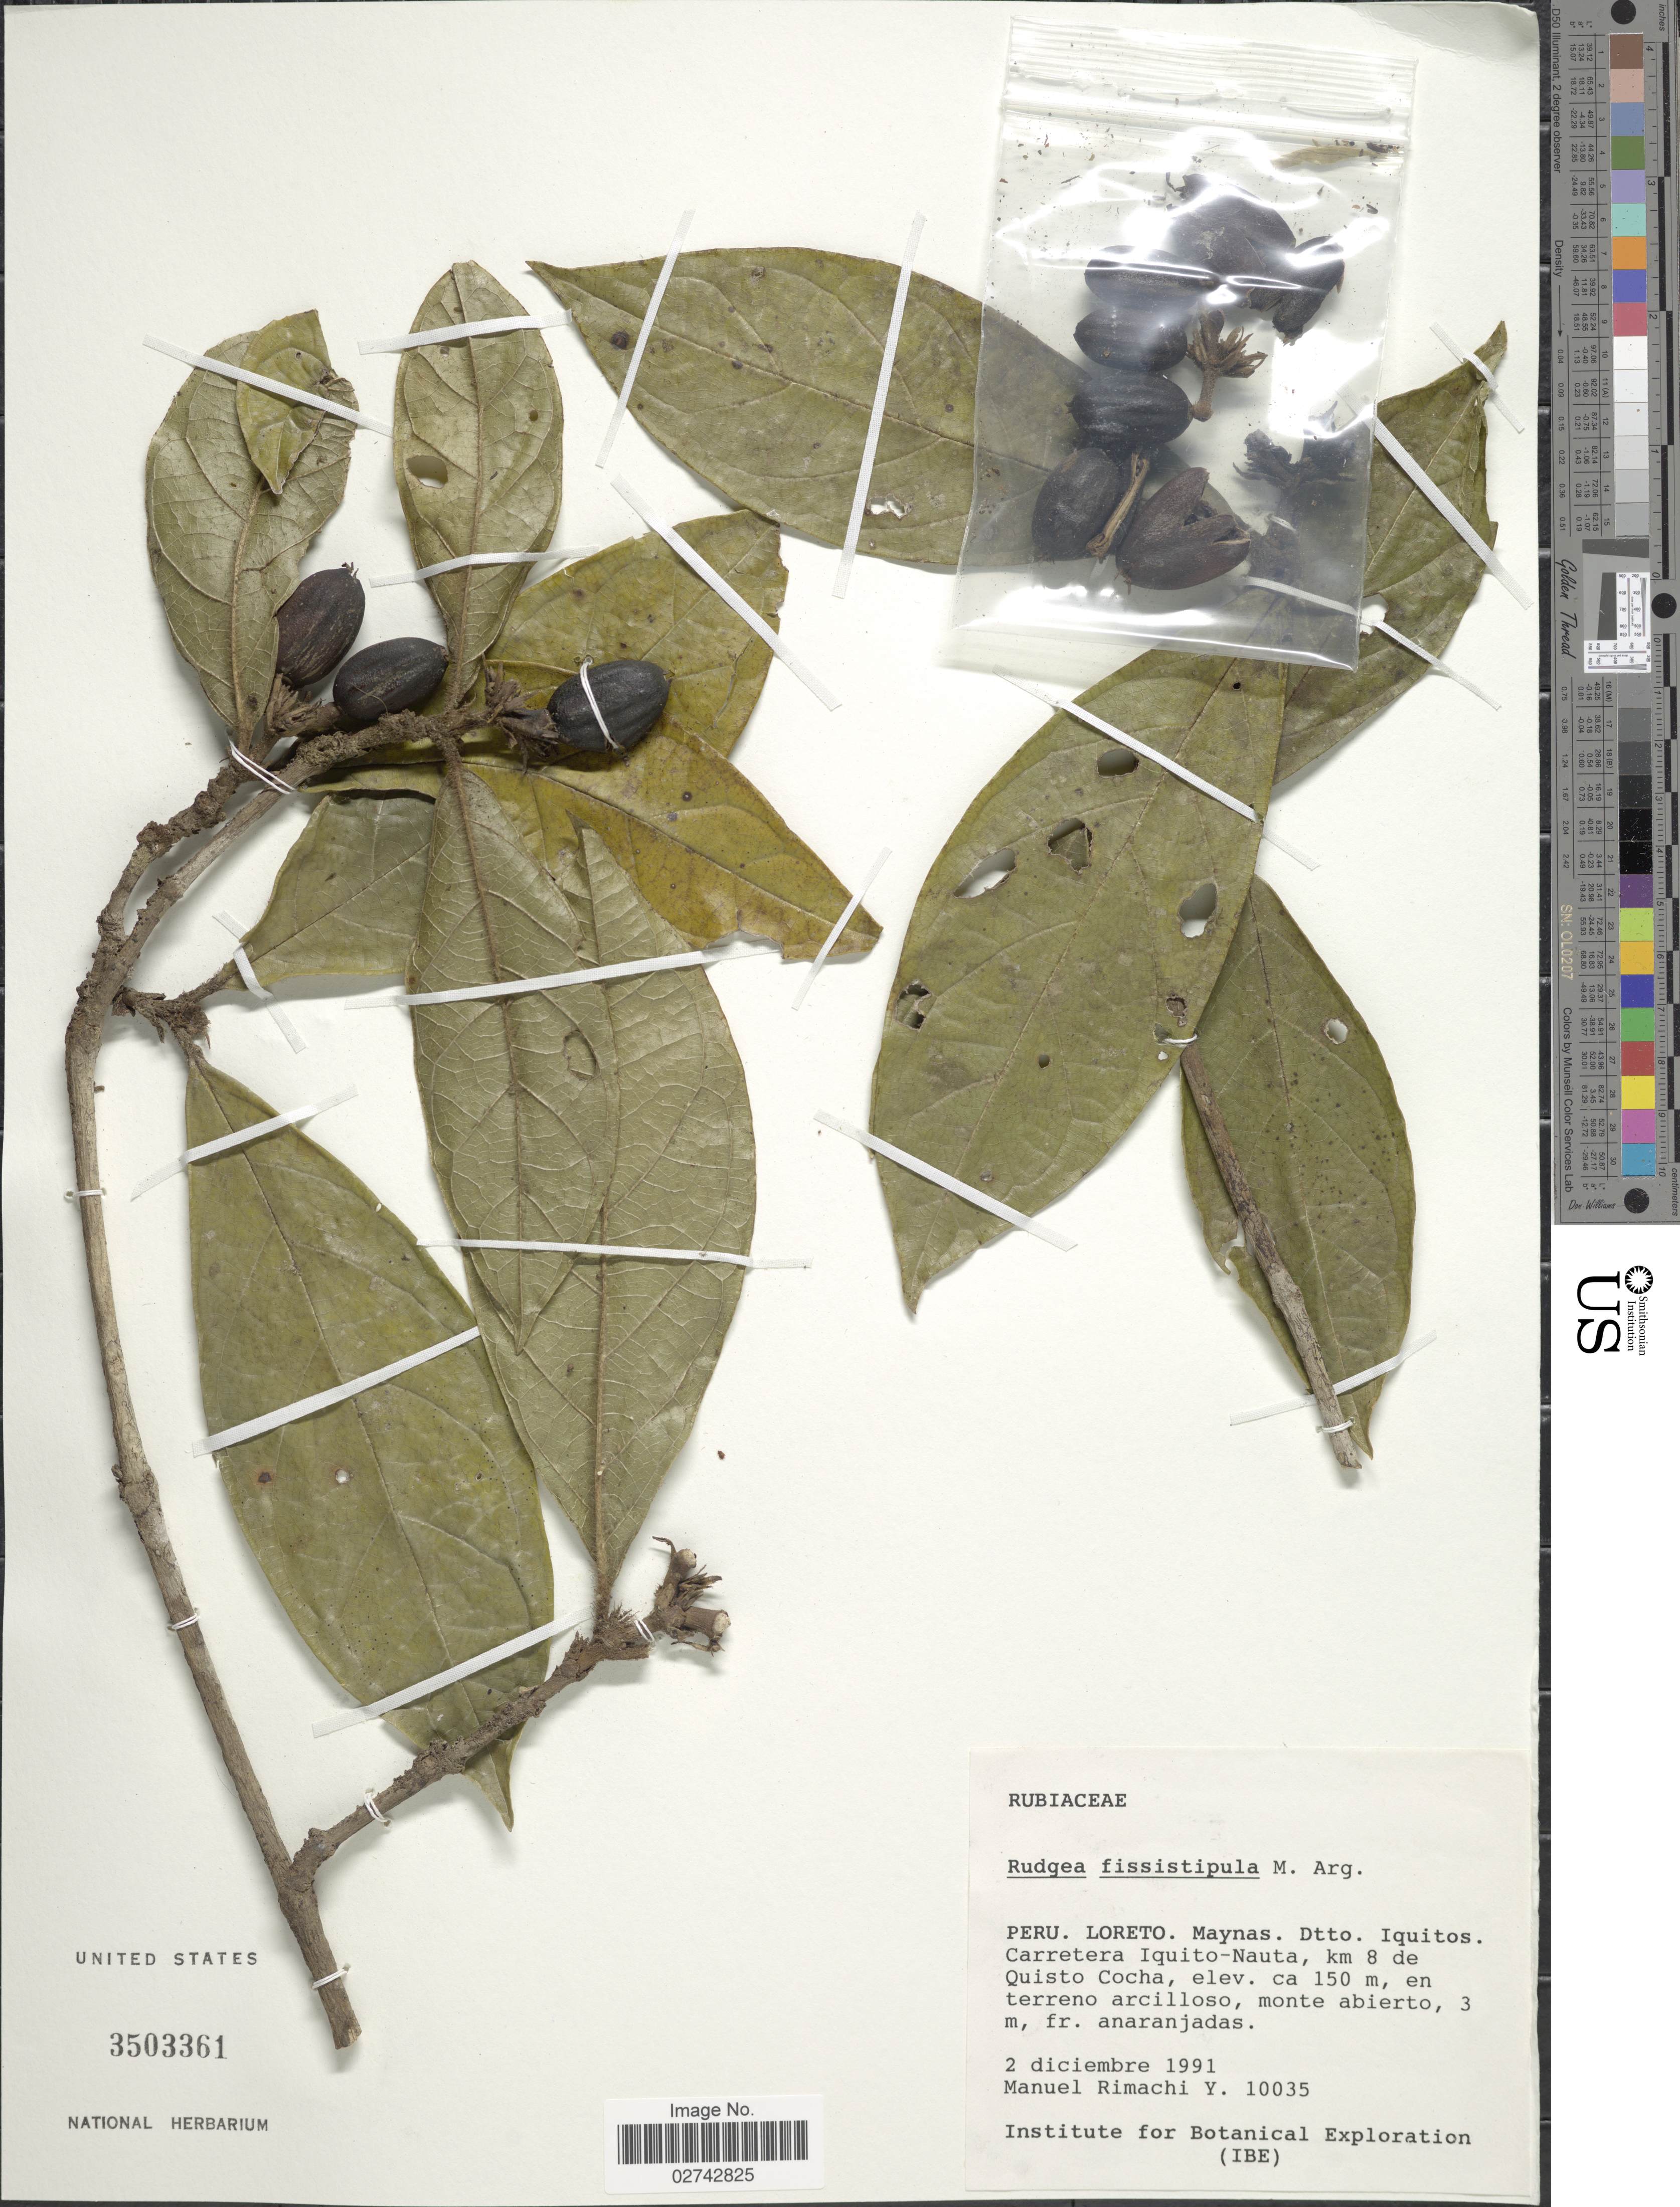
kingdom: Plantae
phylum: Tracheophyta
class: Magnoliopsida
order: Gentianales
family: Rubiaceae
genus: Rudgea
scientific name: Rudgea fissistipula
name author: Müll. Arg.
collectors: M. Rimachi Y.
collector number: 10035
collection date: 1991-12-02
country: Peru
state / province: Loreto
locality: Maynas, Dtto. Iquitos, Carretera Iquito-Nauta, km 8 de Quisto Cocha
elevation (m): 150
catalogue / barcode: US 3503361